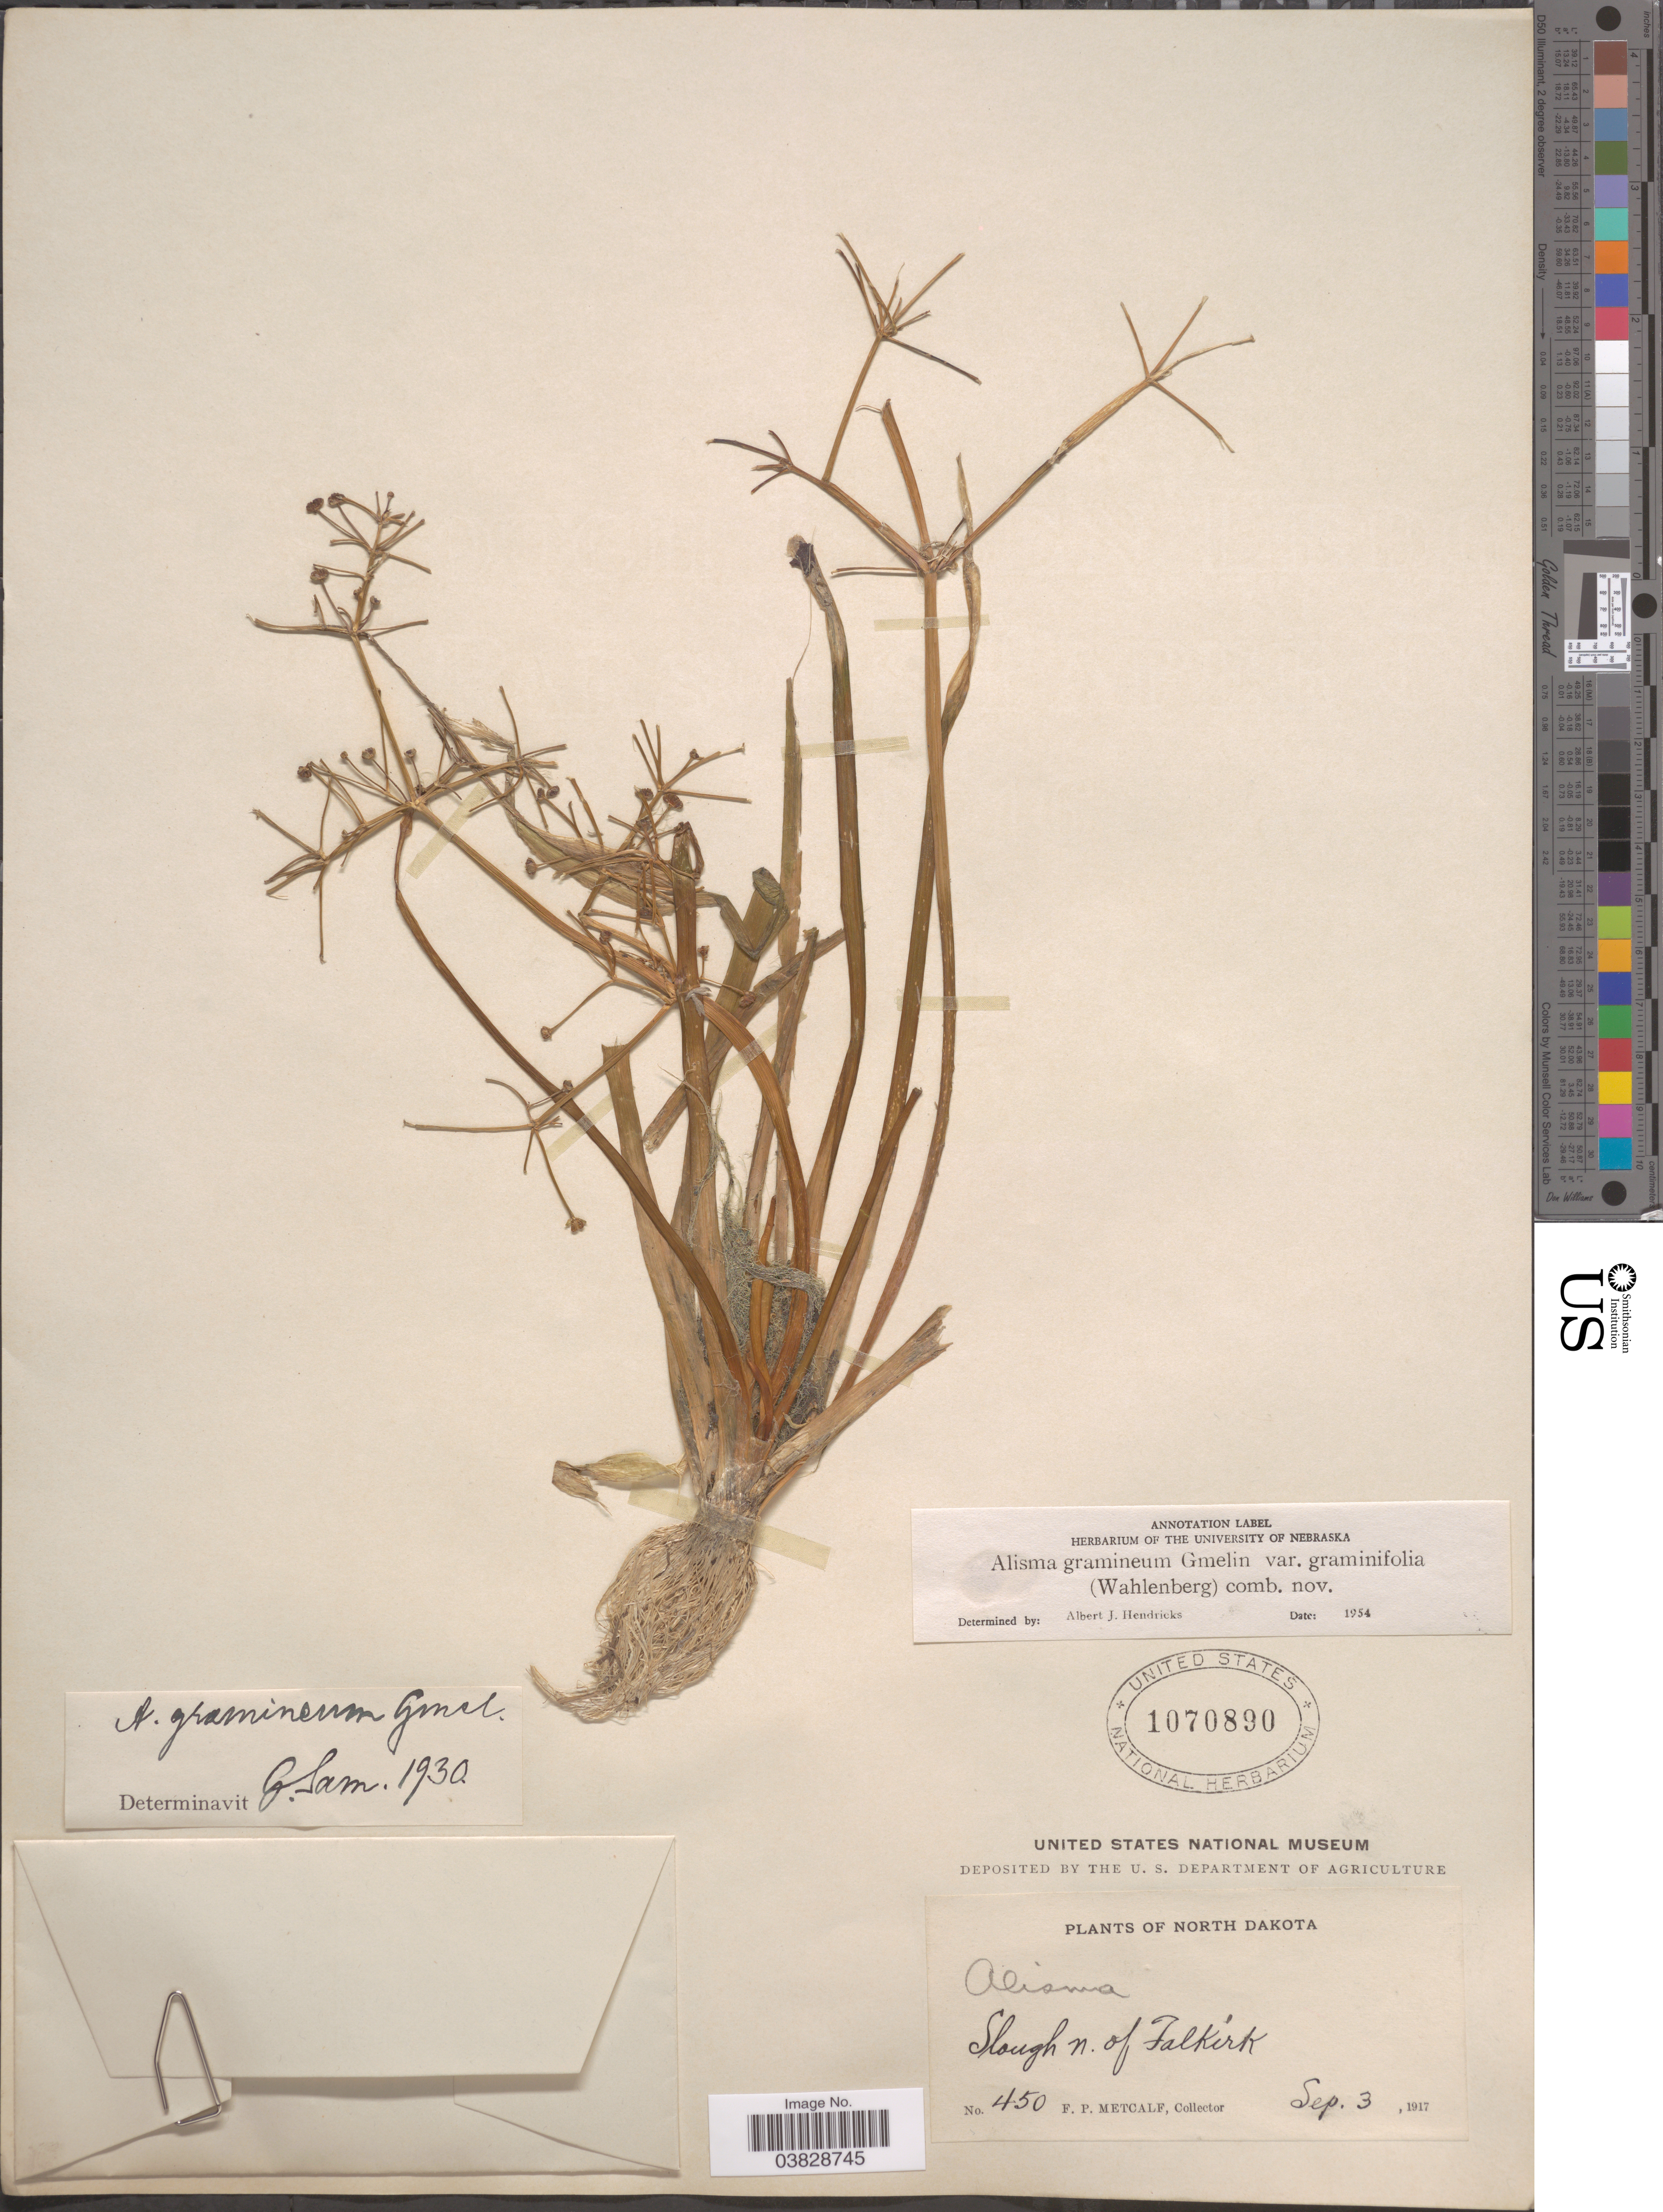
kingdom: Plantae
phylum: Tracheophyta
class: Liliopsida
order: Alismatales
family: Alismataceae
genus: Alisma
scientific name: Alisma gramineum var. graminifolia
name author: (Wahlenb.) A.J.Hendricks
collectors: F. Metcalf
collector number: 450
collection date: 1917-09-03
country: United States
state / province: North Dakota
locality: Slough n. of Falkirk.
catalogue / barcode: US 1070890